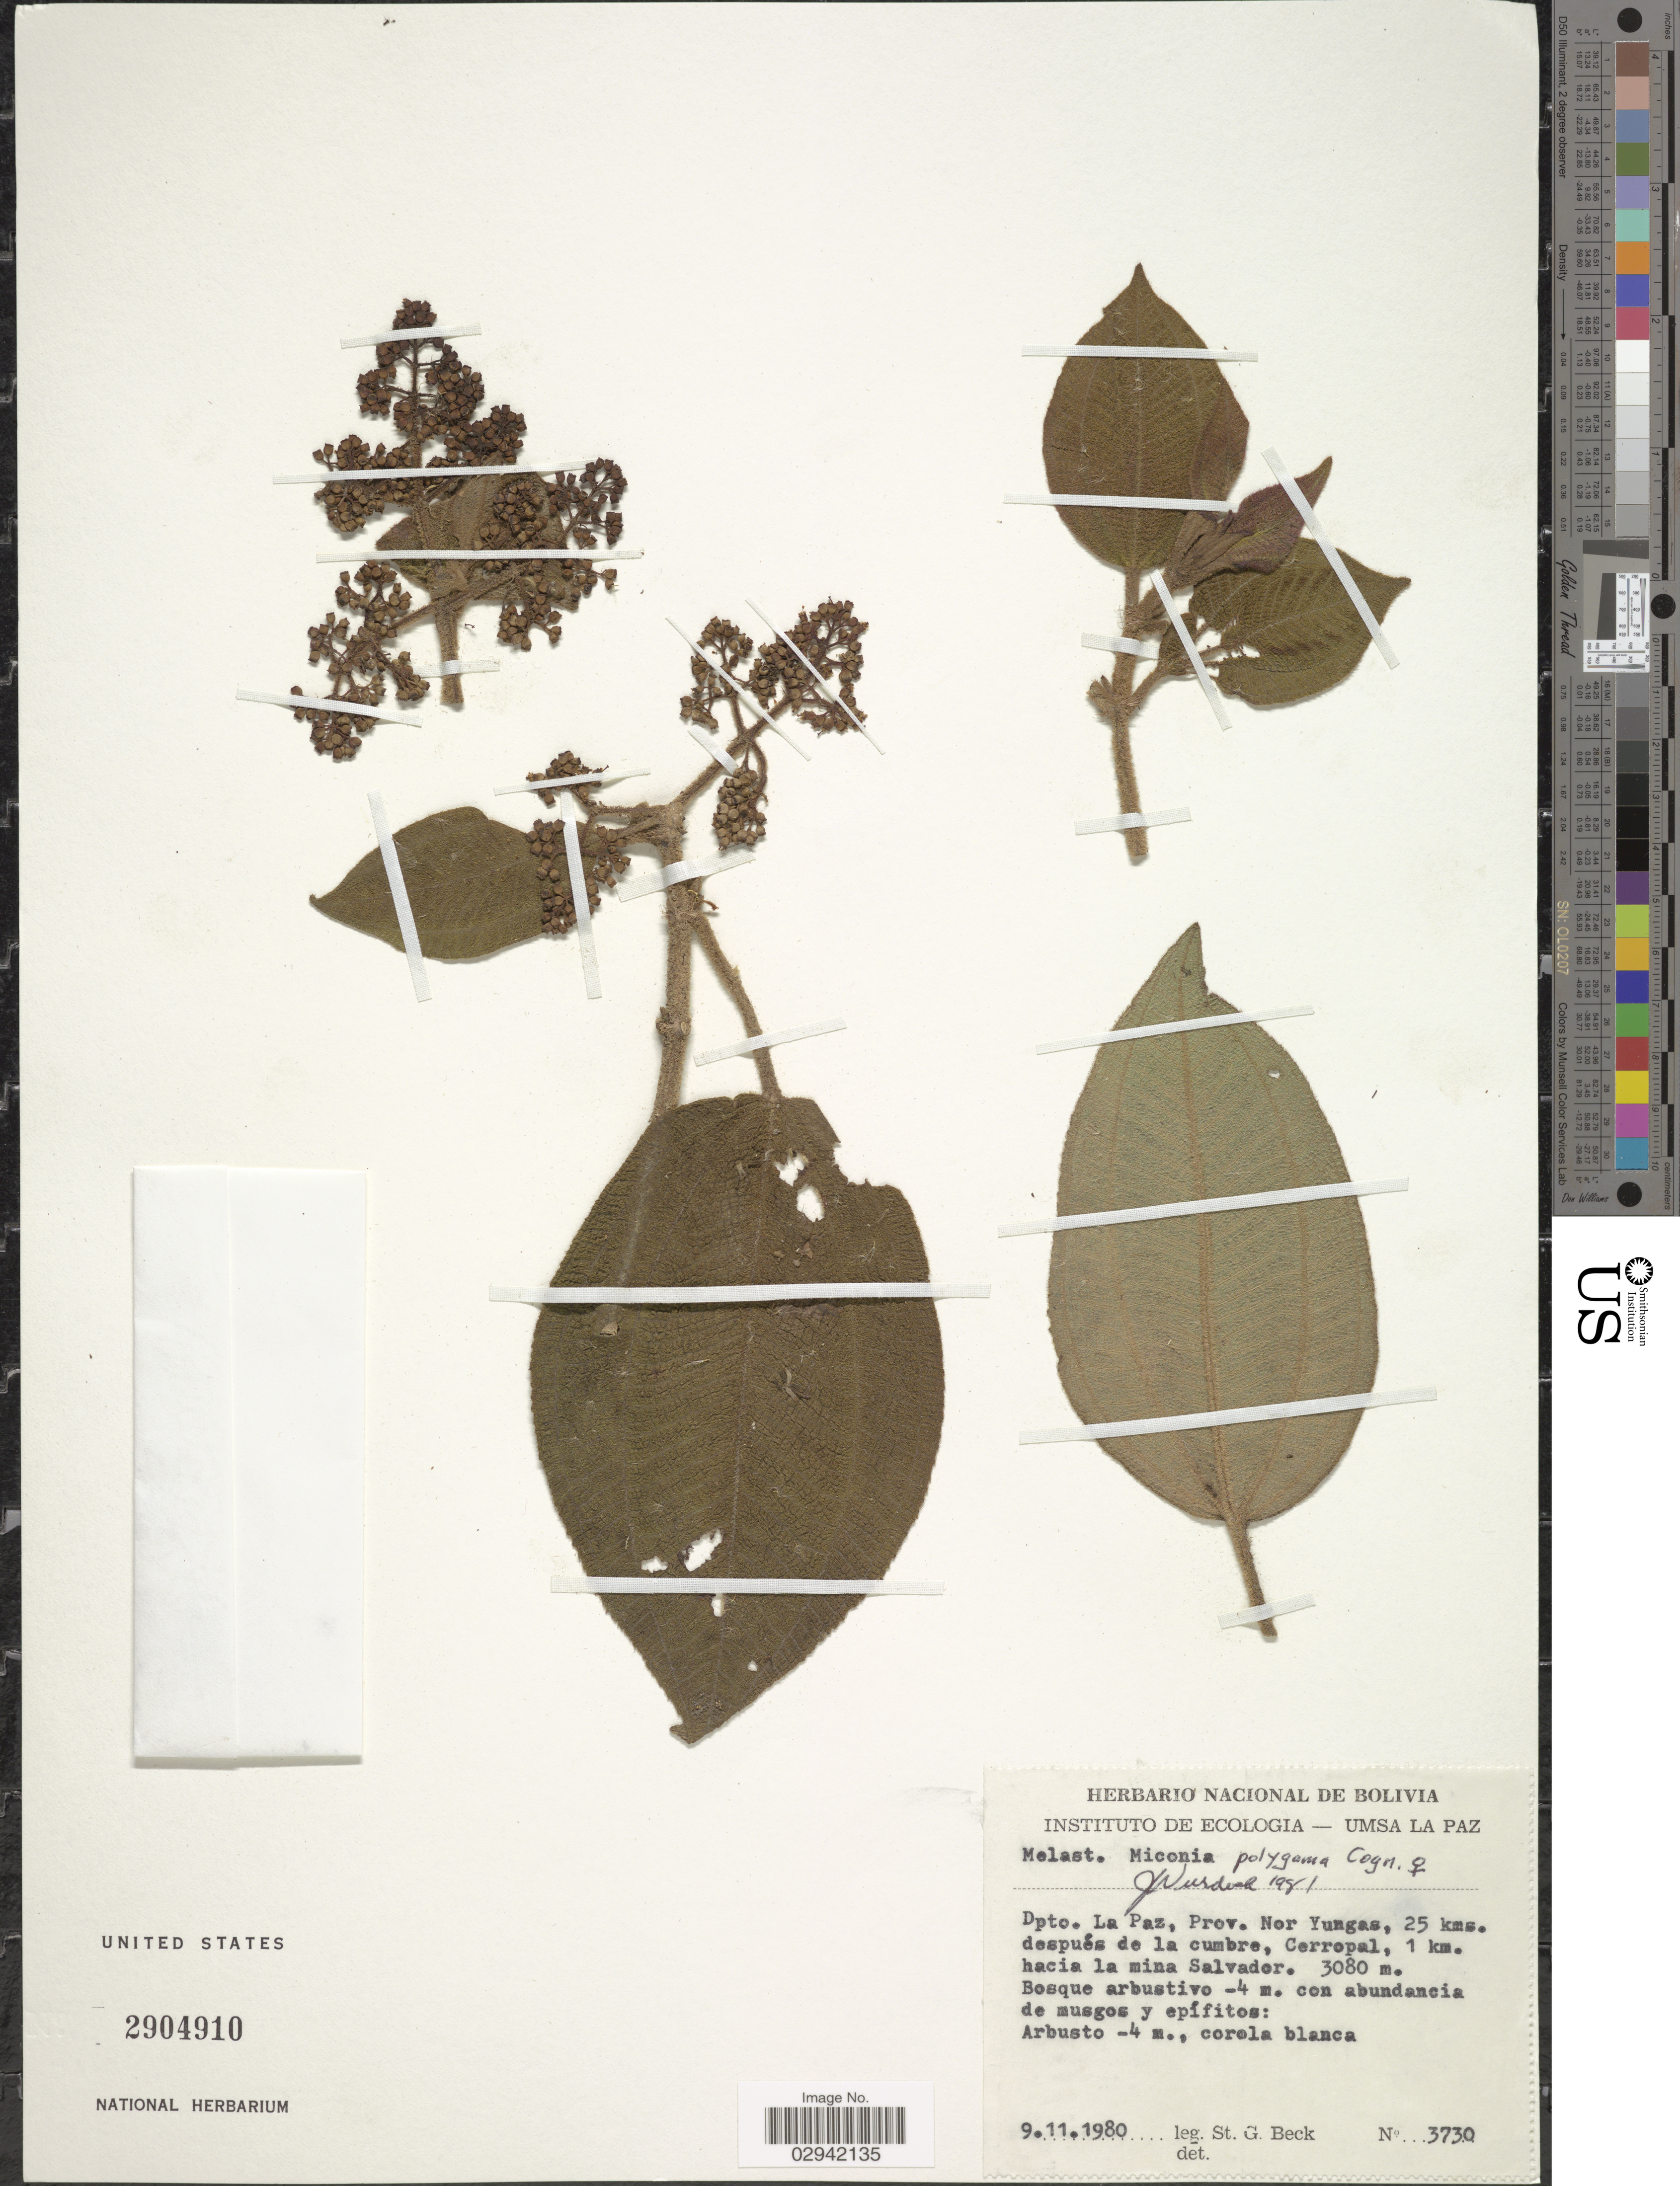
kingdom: Plantae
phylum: Tracheophyta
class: Magnoliopsida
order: Myrtales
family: Melastomataceae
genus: Miconia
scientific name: Miconia polygama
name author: Cogn.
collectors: S. G. Beck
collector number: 3730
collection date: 1980-11-09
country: Bolivia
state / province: La Paz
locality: Dpto. La Paz, Prov. Nor Yungas, 25 kms. después de la cumbre, Cerropal, 1 km. hacia la mina Salvador.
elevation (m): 3080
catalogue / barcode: US 2904910